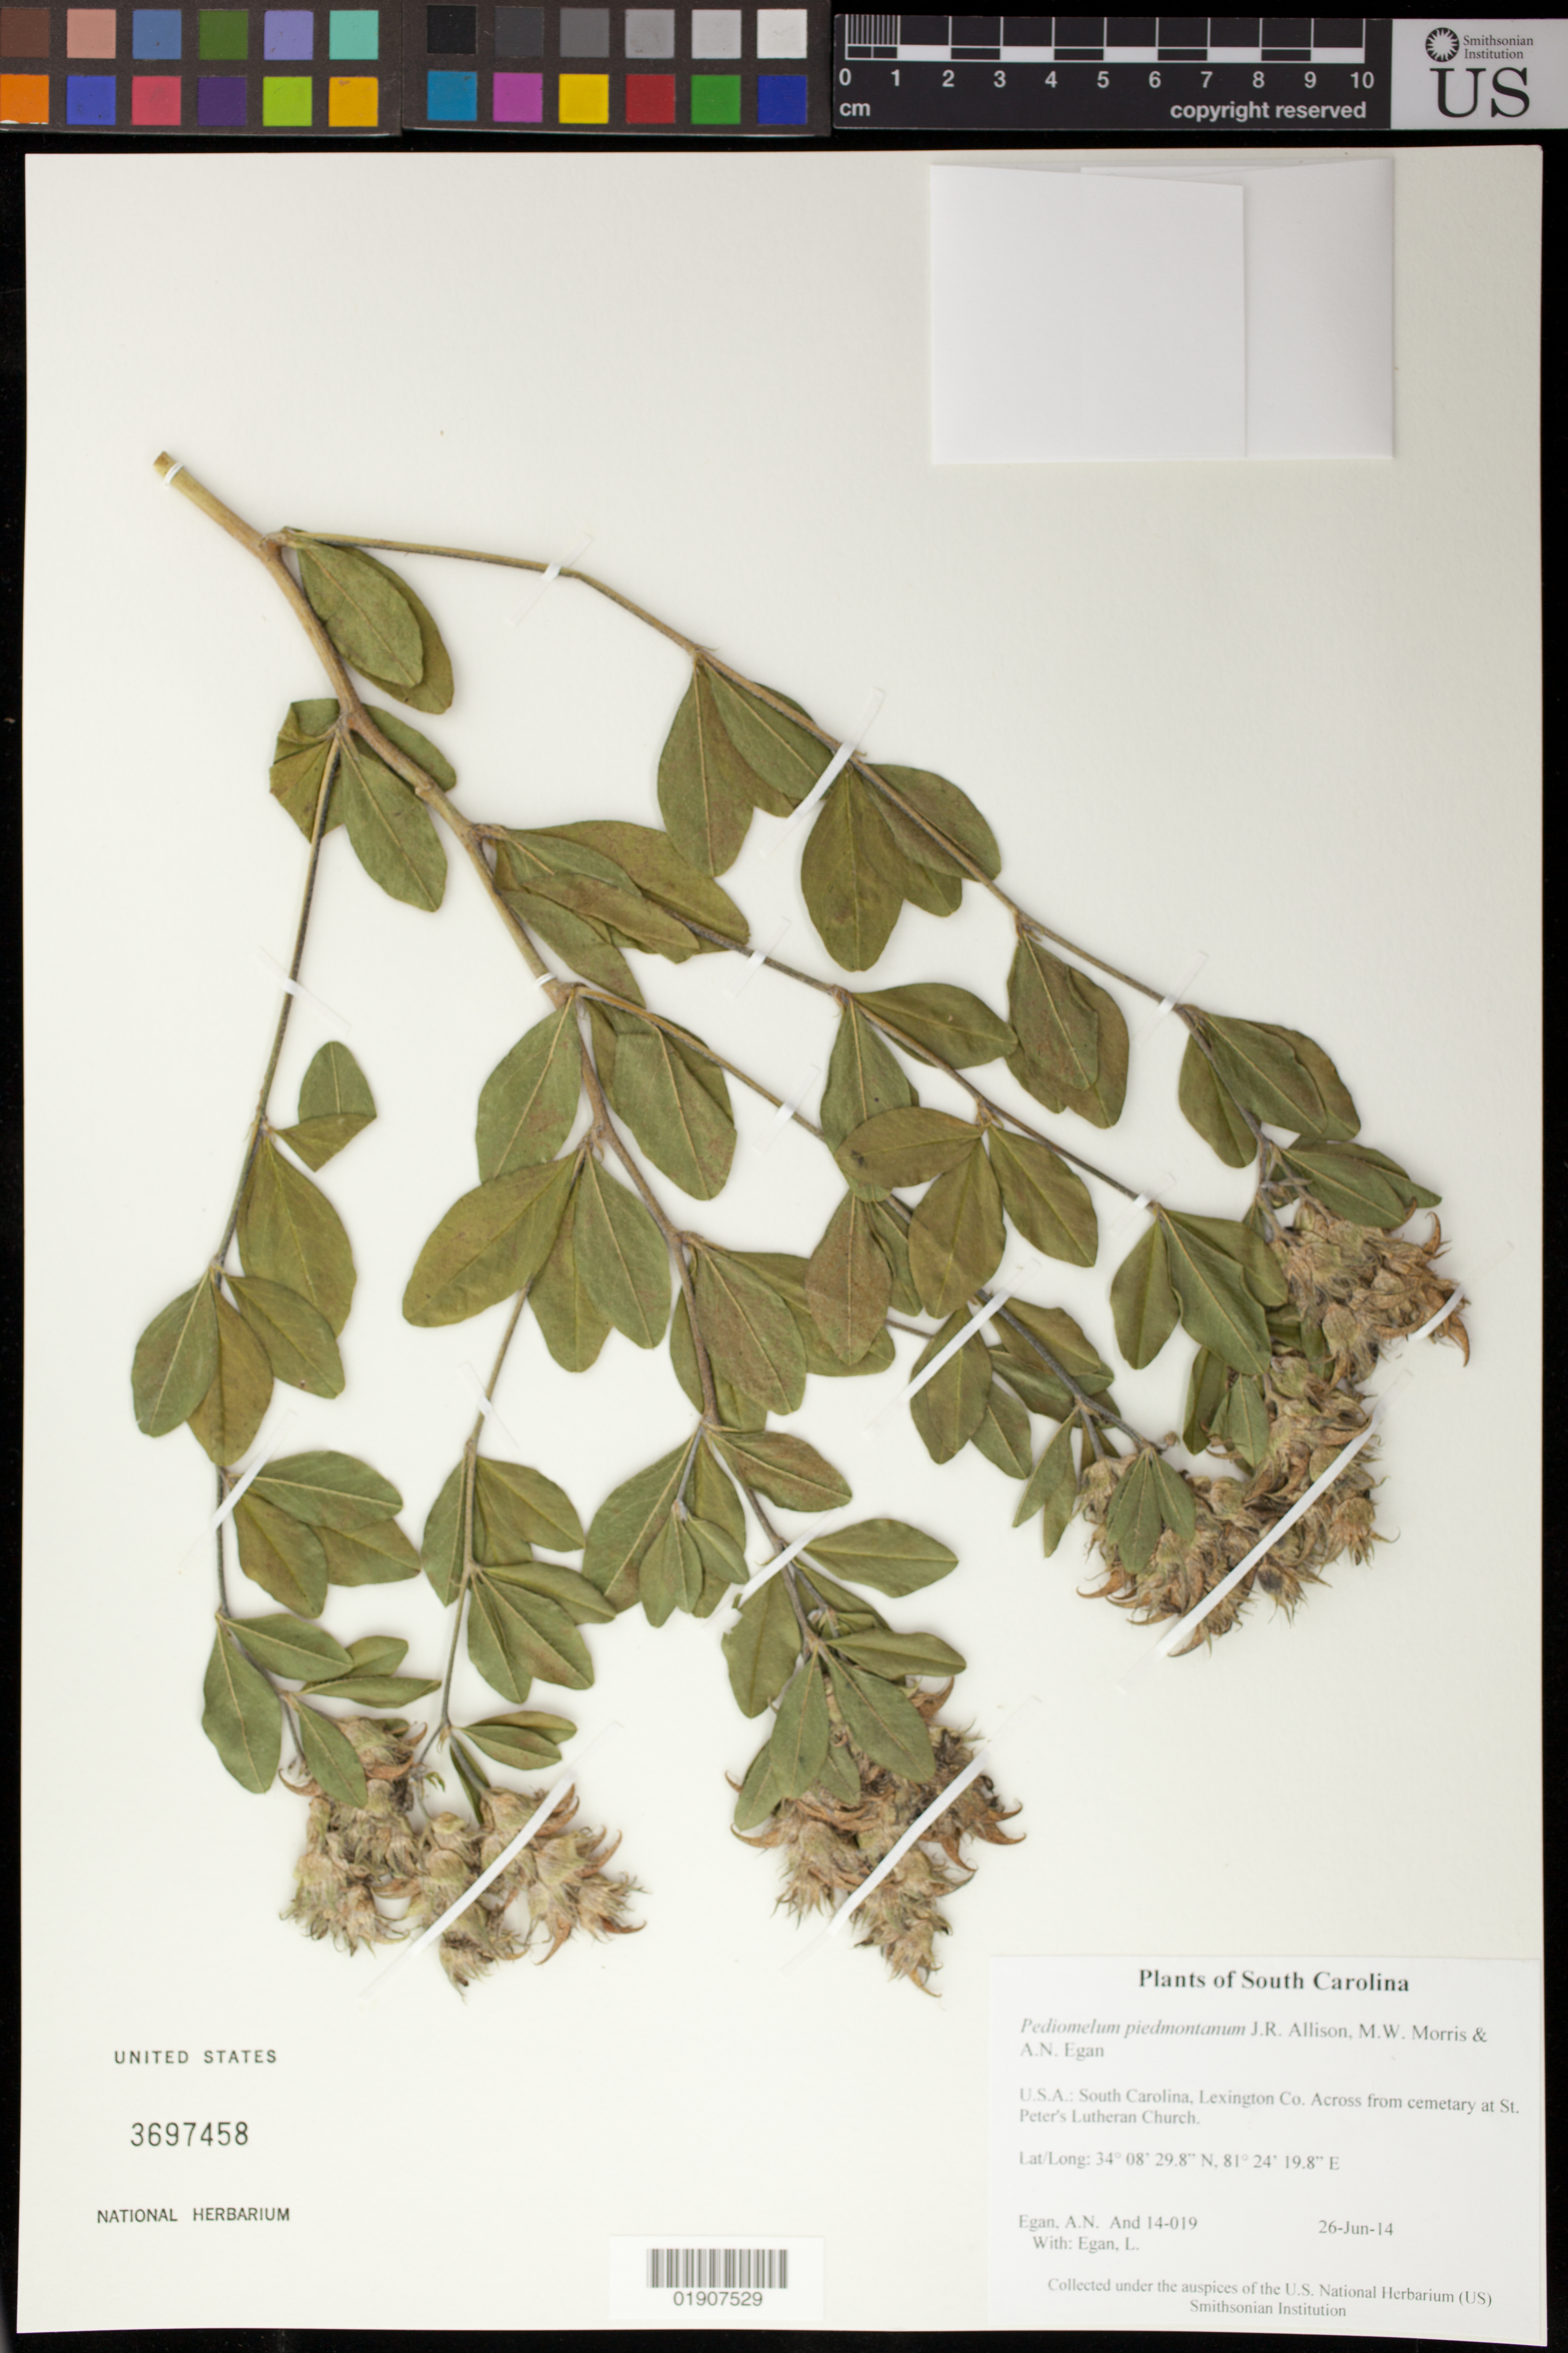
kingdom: Plantae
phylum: Tracheophyta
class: Magnoliopsida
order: Fabales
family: Fabaceae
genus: Pediomelum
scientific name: Pediomelum piedmontanum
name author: J.R. Allison et al.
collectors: A. N. Egan & L. Egan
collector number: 14-019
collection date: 2014-06-26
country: United States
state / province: South Carolina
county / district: Lexington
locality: Across from cemetary at St. Peter's Lutheran Church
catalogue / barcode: US 3697458